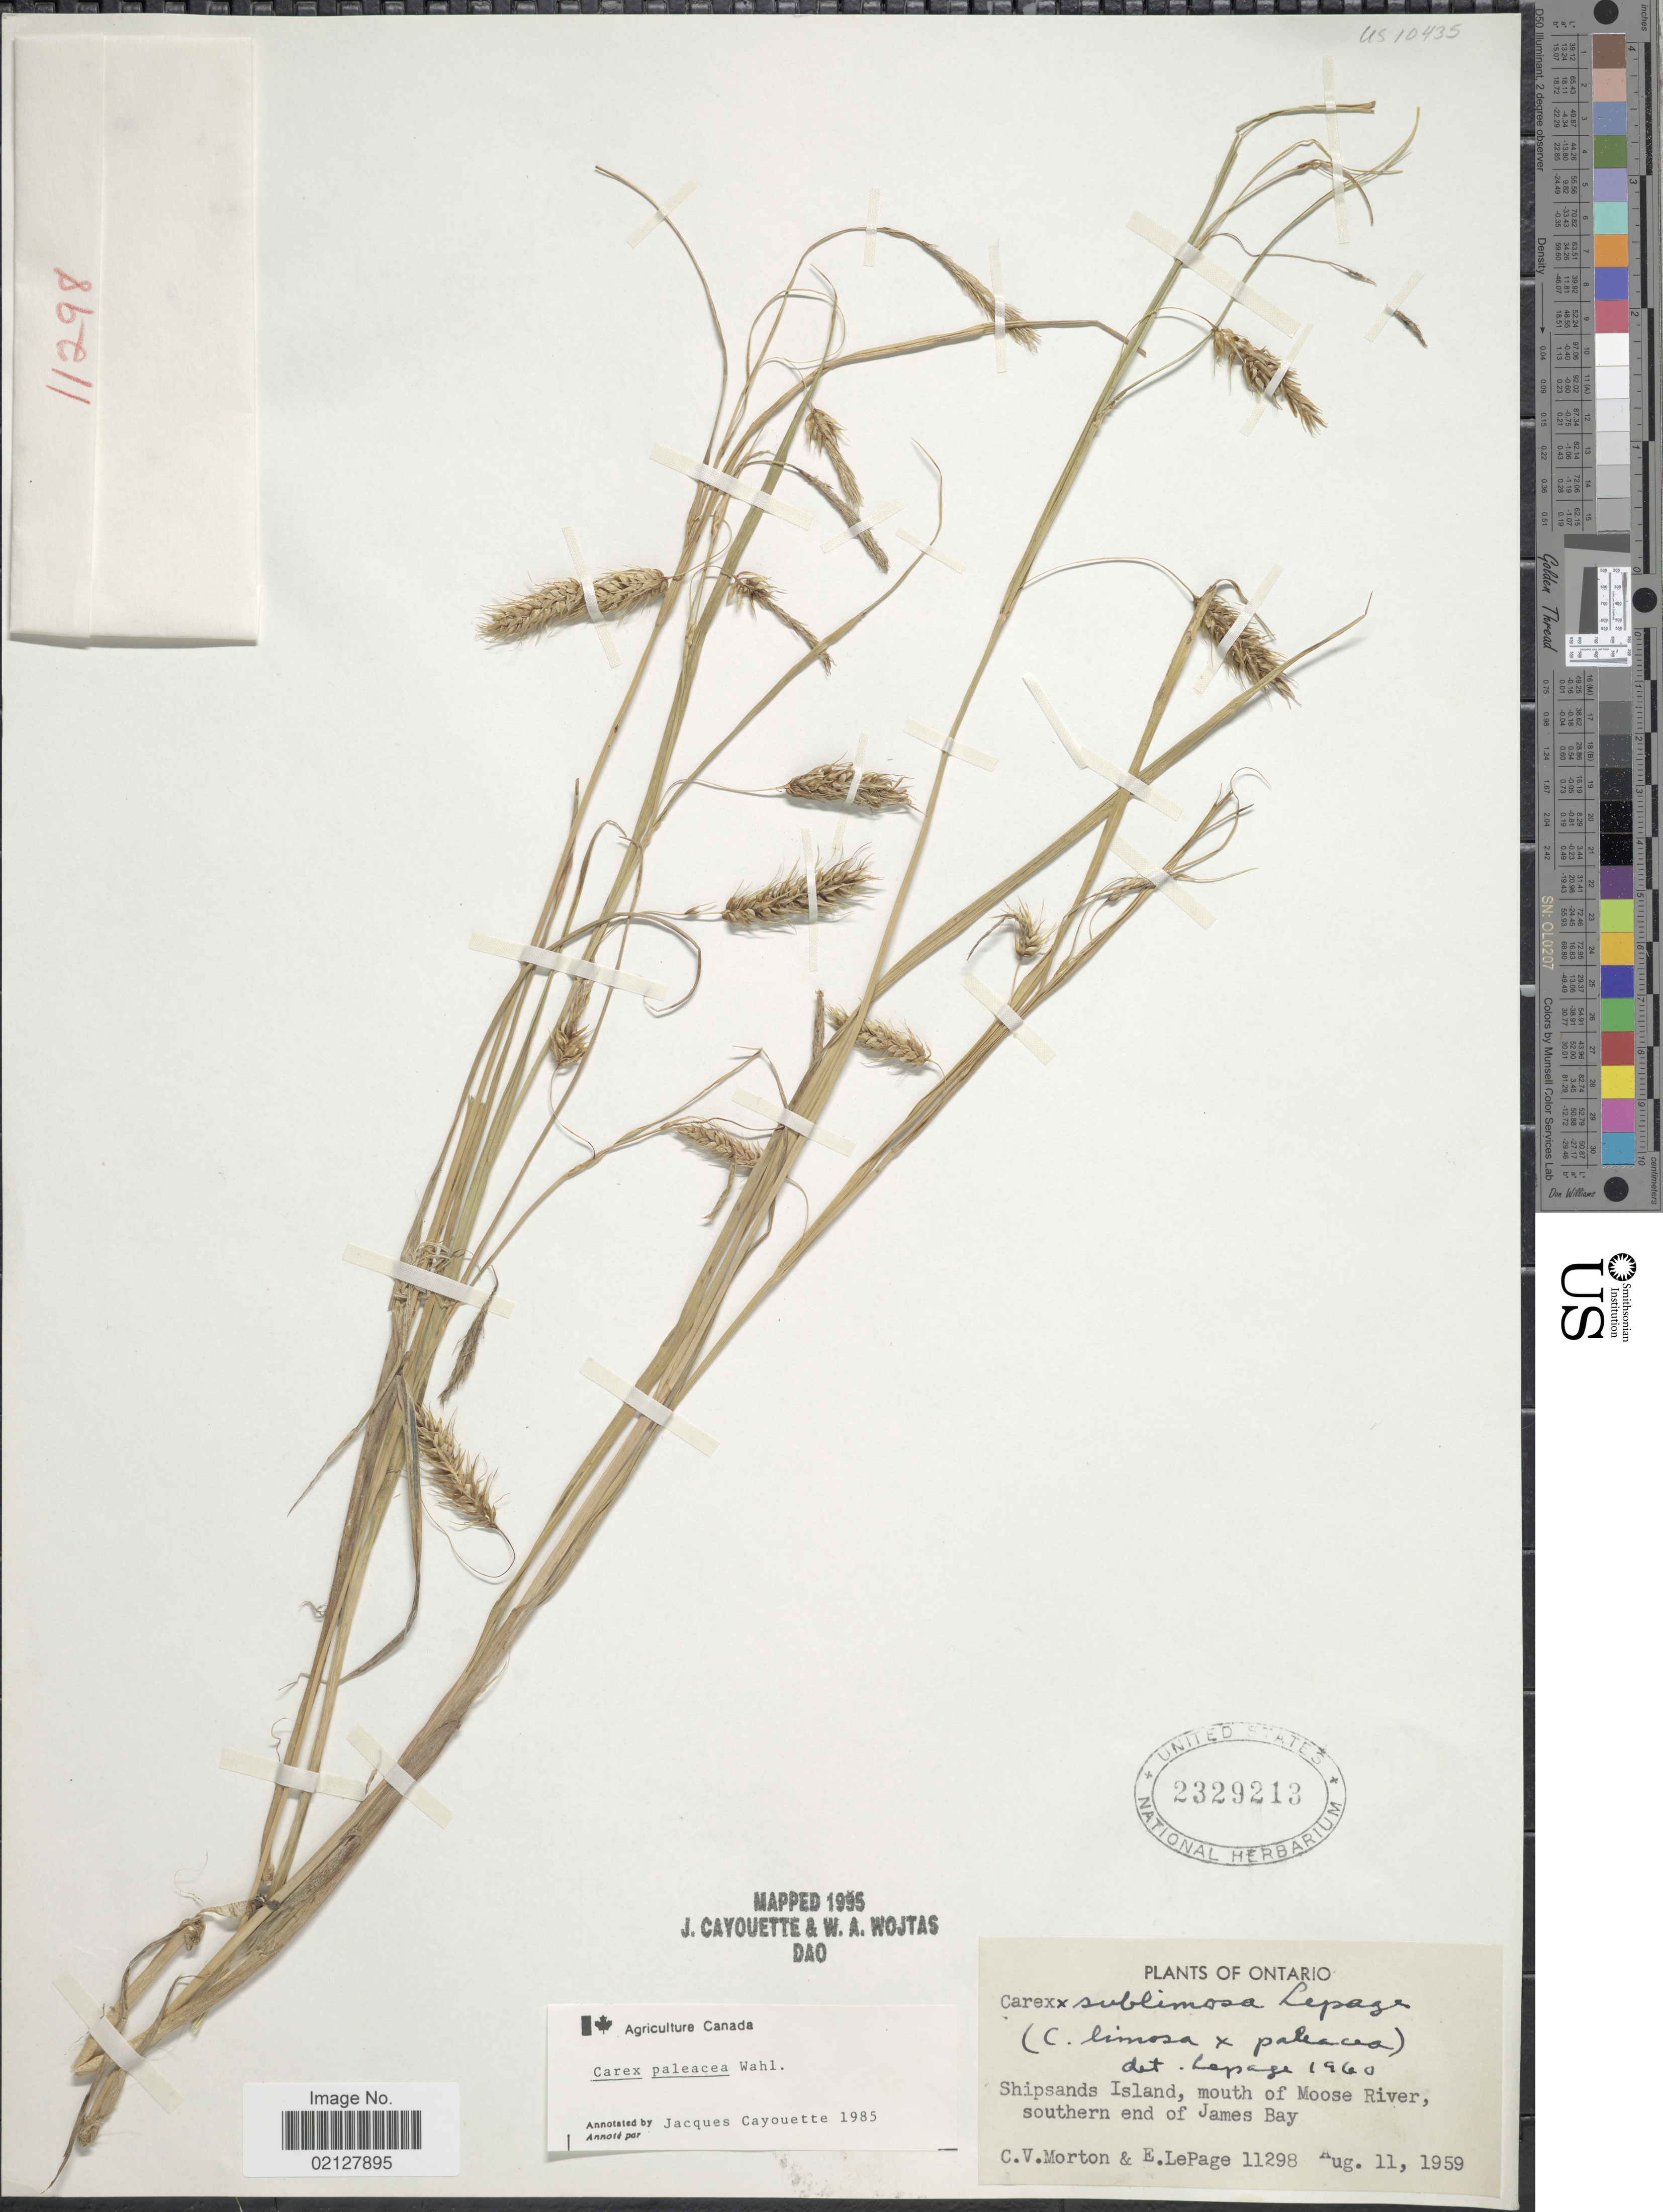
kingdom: Plantae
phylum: Tracheophyta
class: Liliopsida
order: Poales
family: Cyperaceae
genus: Carex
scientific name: Carex paleacea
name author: Schreb. ex Wahlenb.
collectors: C. V. Morton & E. Lepage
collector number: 11298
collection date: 1959-08-11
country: Canada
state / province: Ontario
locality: Shipsands Island, mouth of Moose River, southern end of James Bay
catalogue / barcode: US 2329213